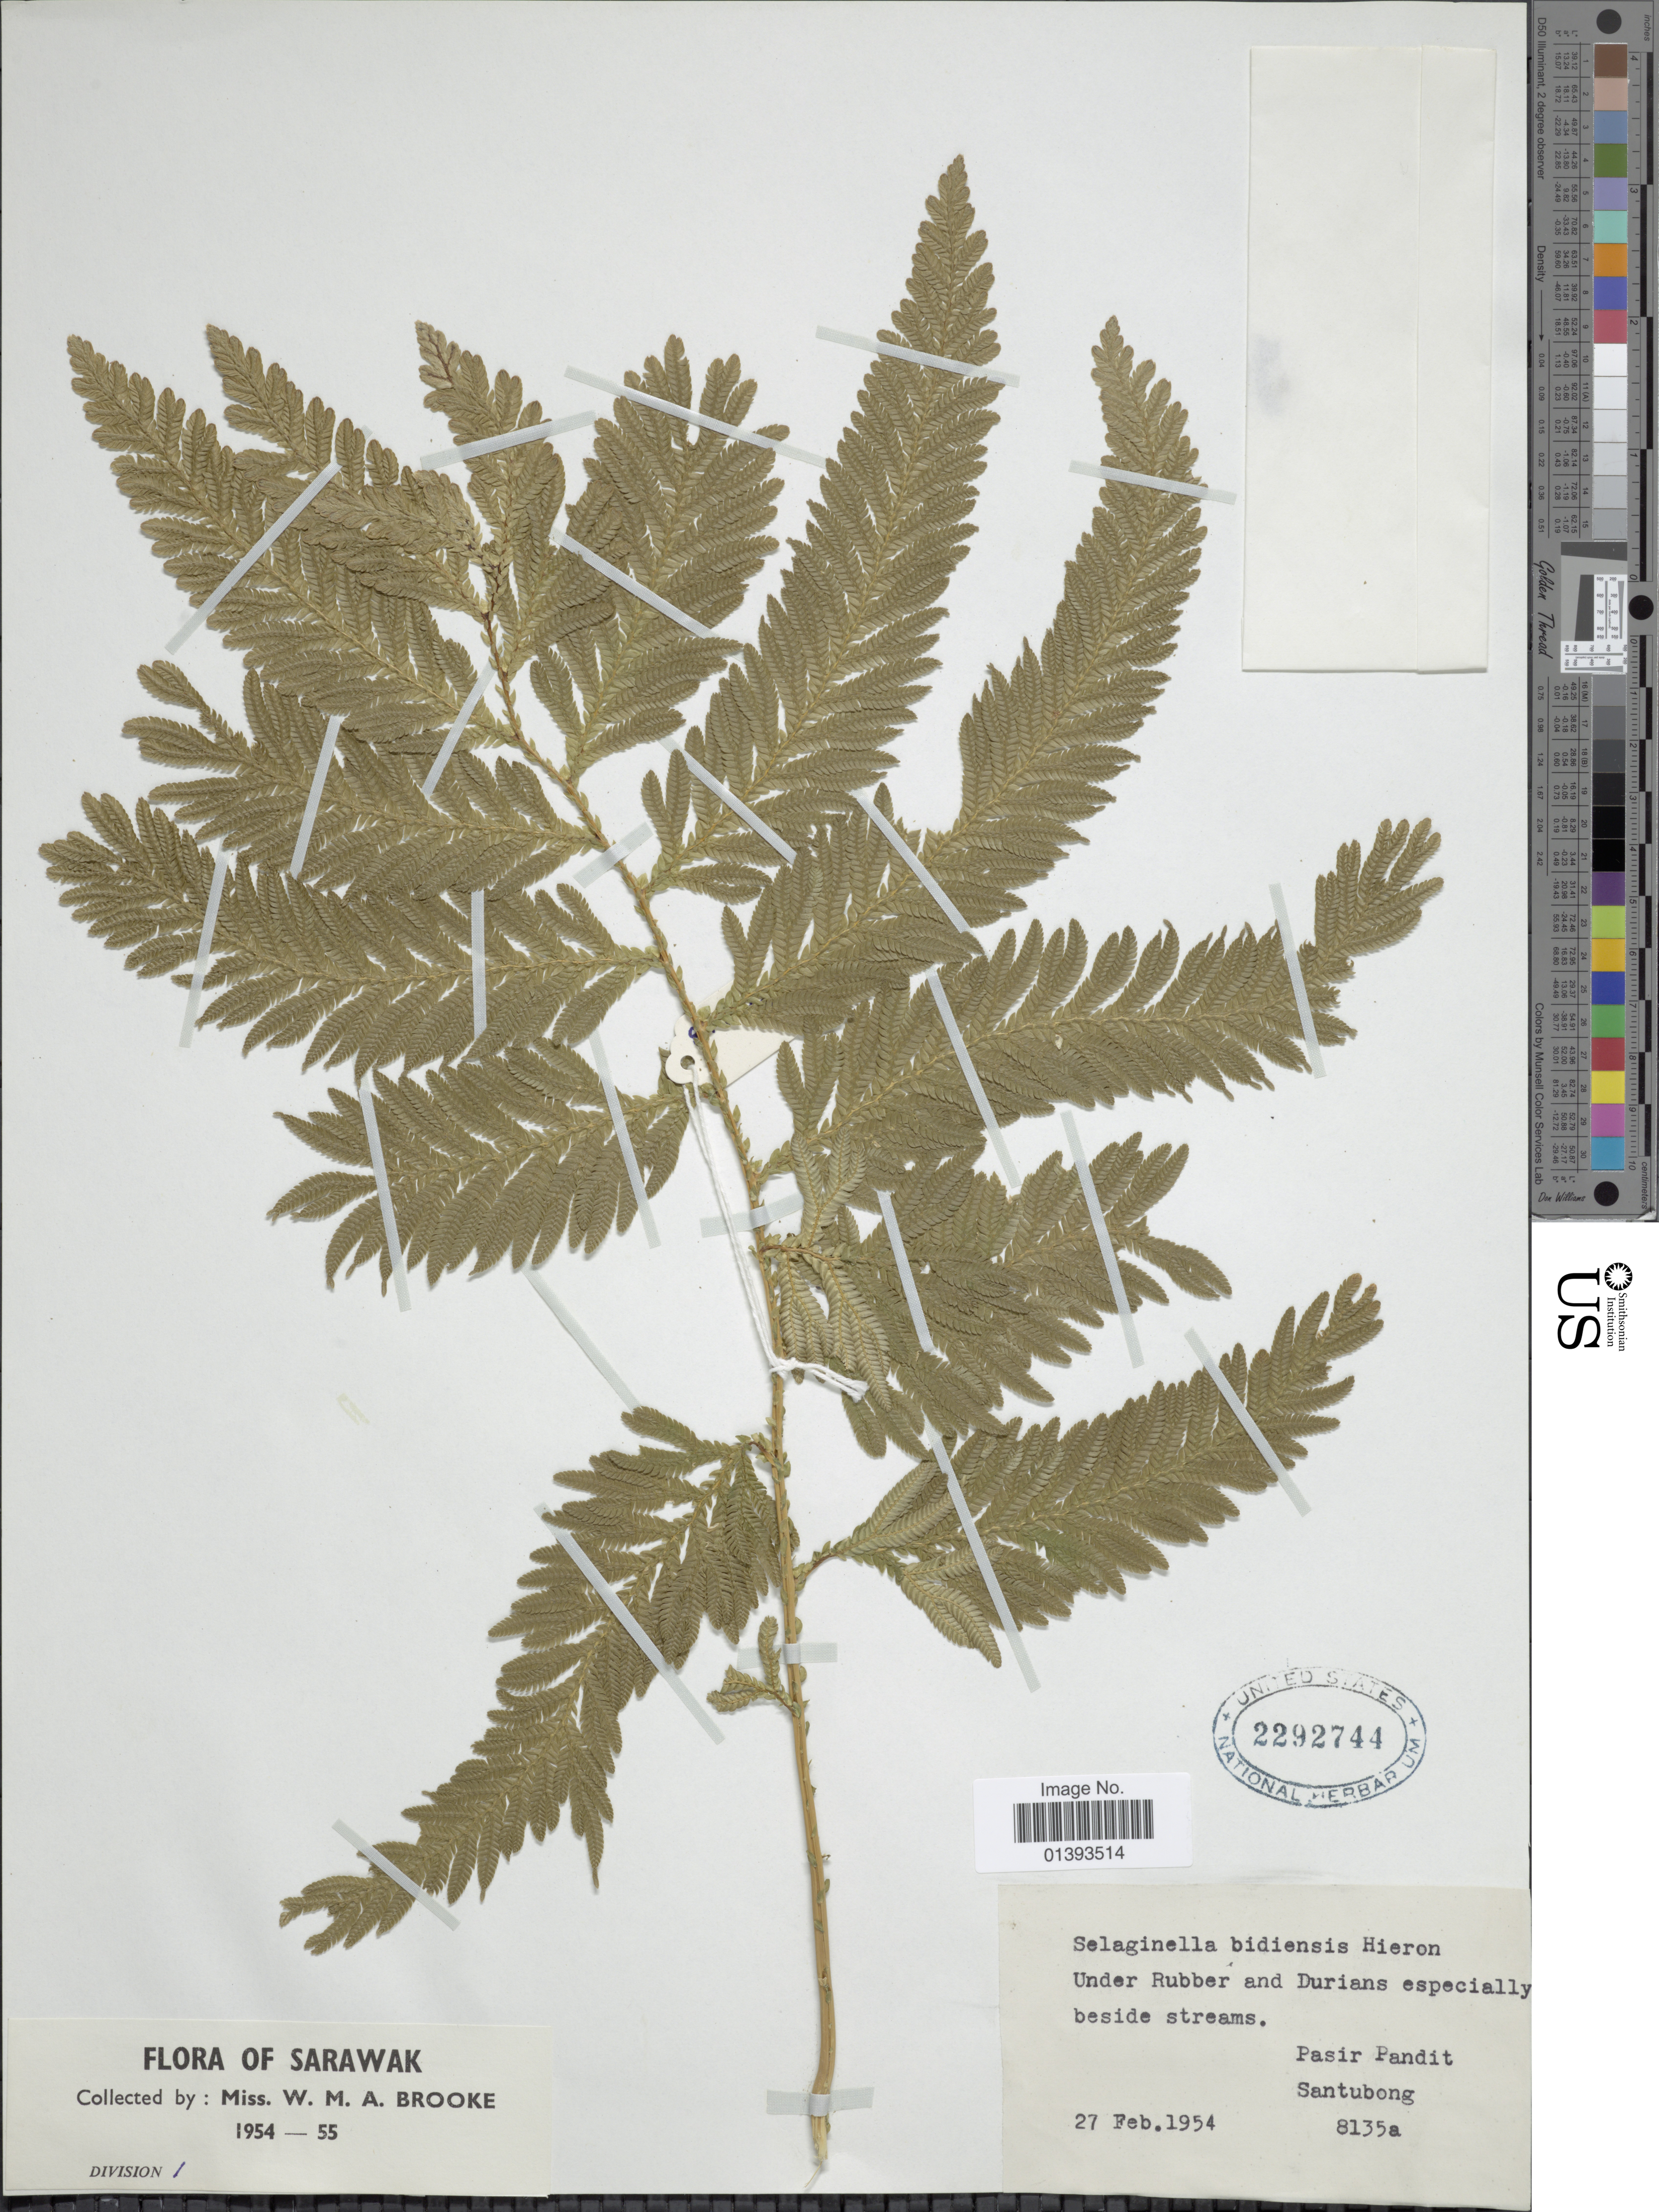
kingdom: Plantae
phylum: Tracheophyta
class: Lycopodiopsida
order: Selaginellales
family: Selaginellaceae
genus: Selaginella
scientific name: Selaginella bidiensis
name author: Hieron.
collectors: W. Brooke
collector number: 8135a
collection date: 1954-02-27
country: Malaysia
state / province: Sarawak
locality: Pasir Pandit, Santubong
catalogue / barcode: US 2292744